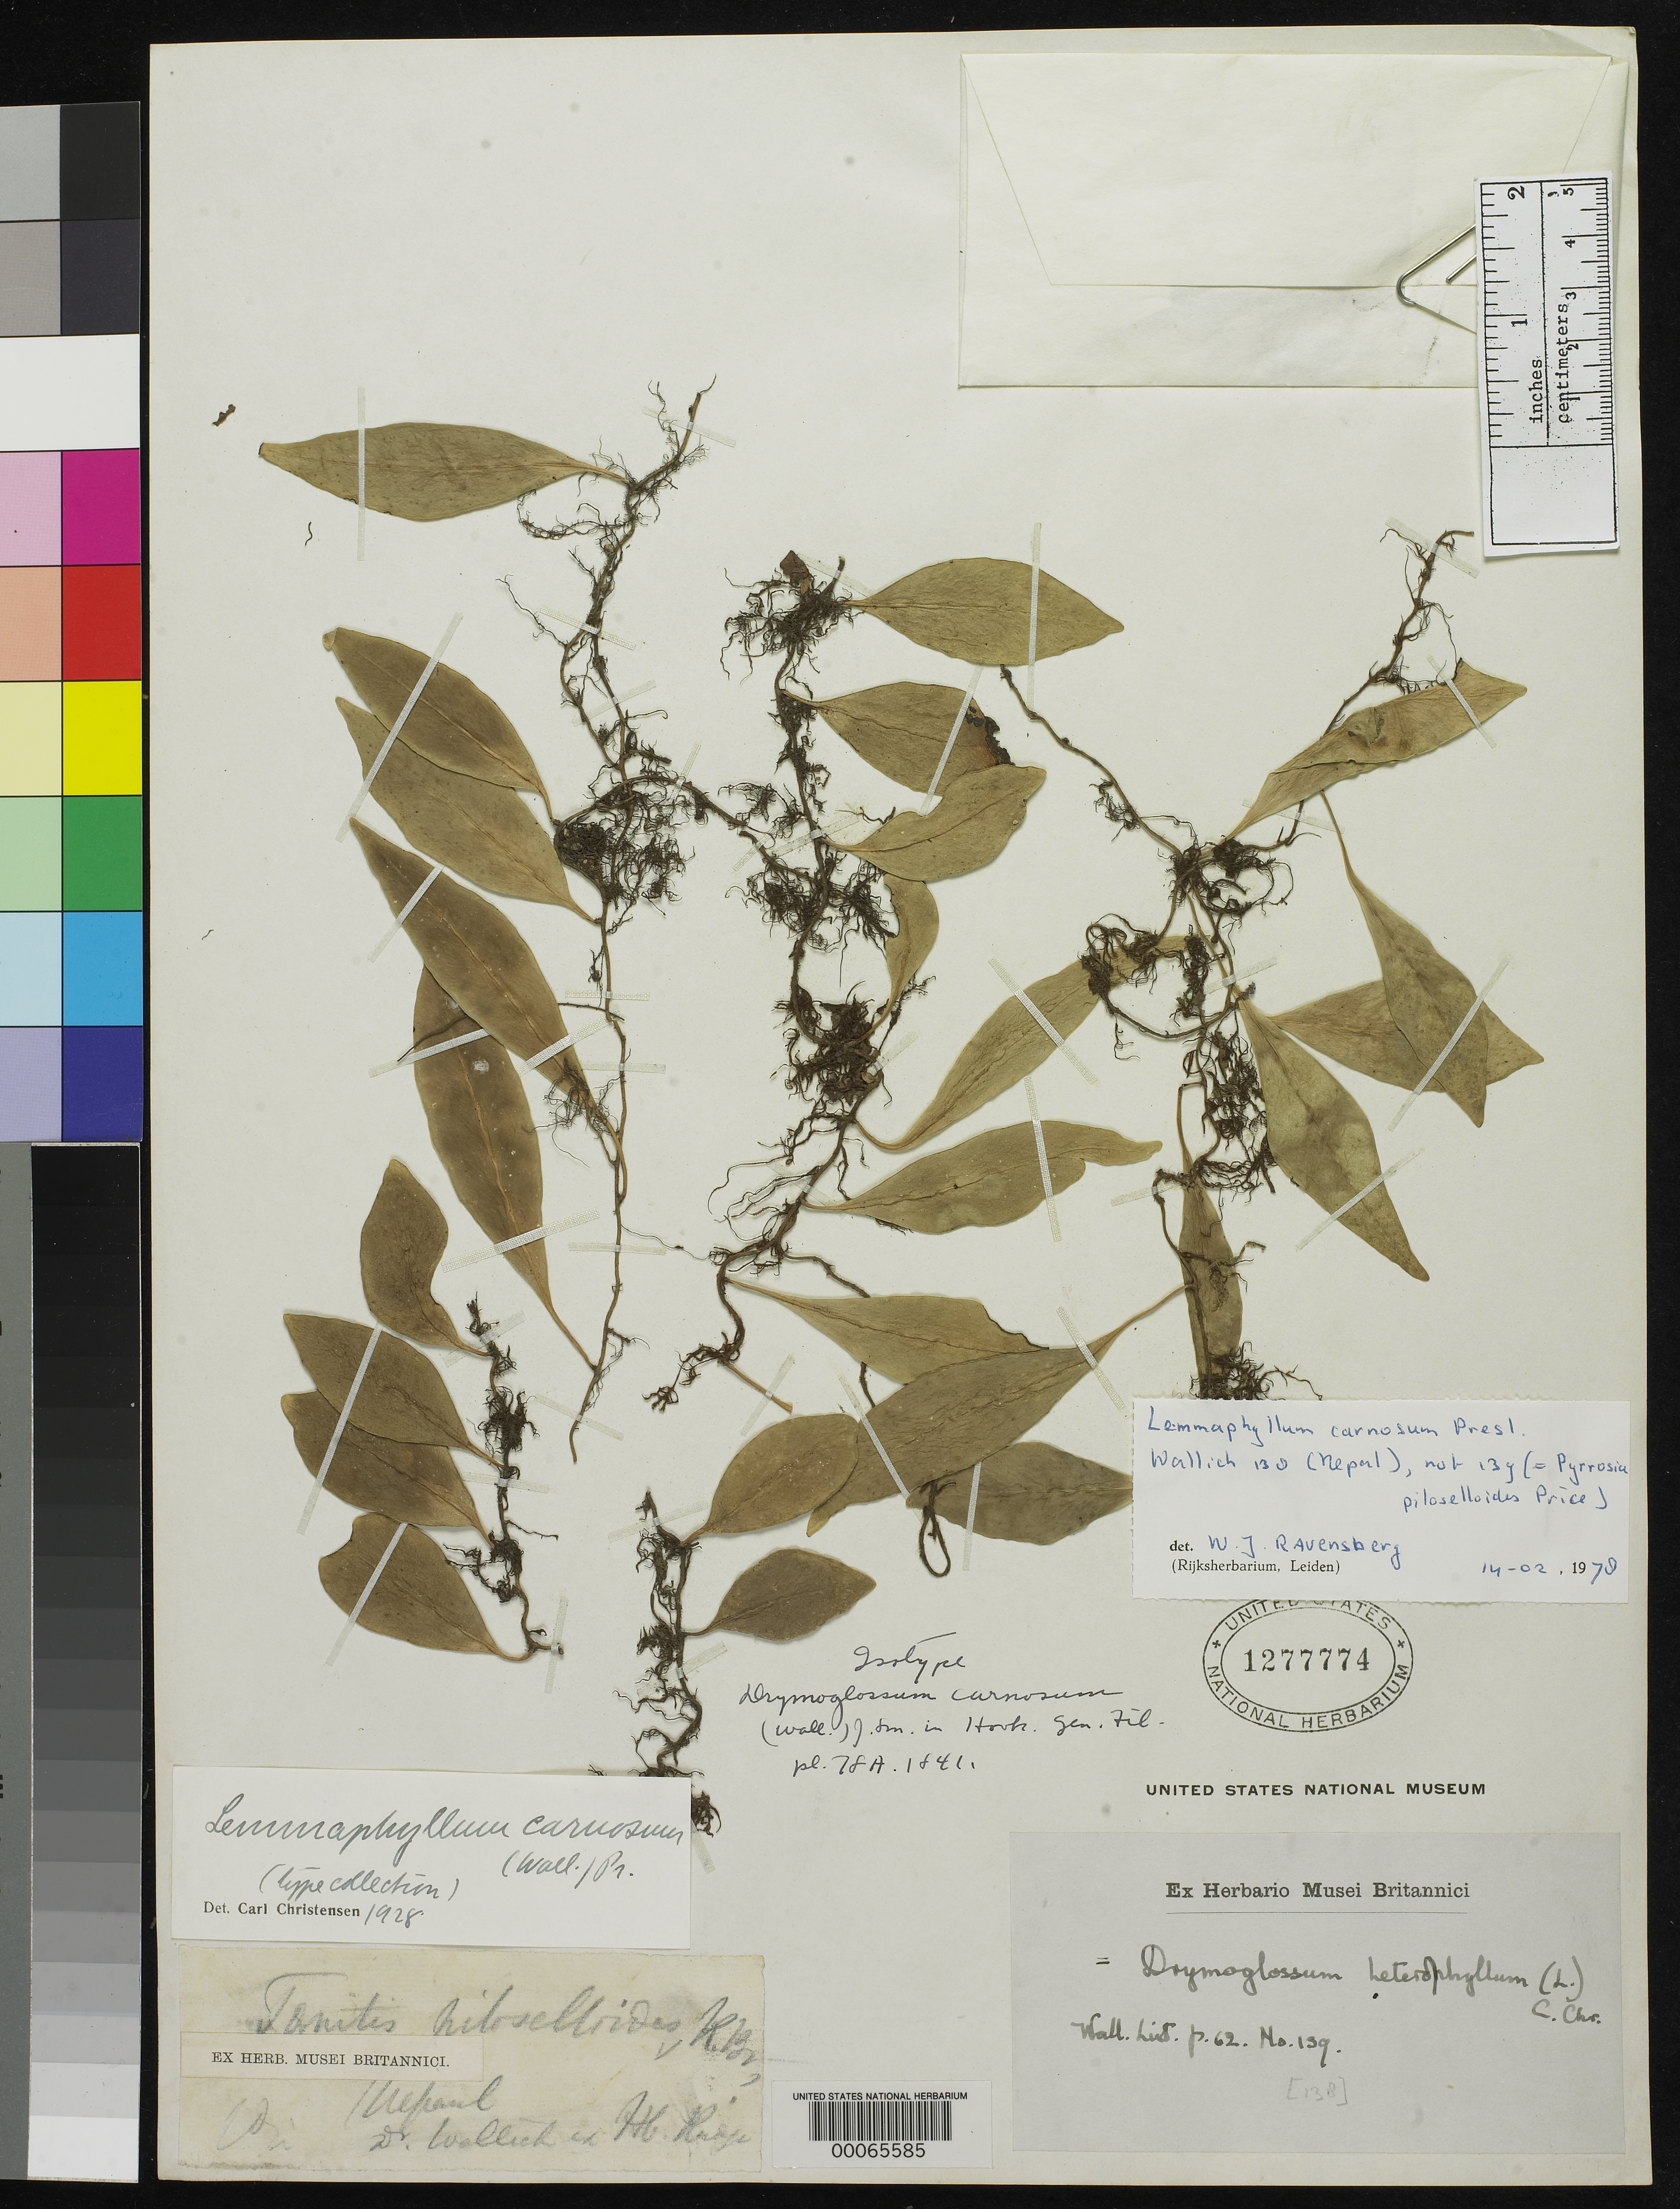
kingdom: Plantae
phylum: Tracheophyta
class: Polypodiopsida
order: Polypodiales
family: Polypodiaceae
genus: Drymoglossum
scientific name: Drymoglossum carnosum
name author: J. Sm. in Hook.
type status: Possible Type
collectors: N. Wallich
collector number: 139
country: Nepal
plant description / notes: Possibly original material, but dubiously a type; protologue cites Wallich 138 (this specimen is Wallich 139)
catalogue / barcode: US 1277774